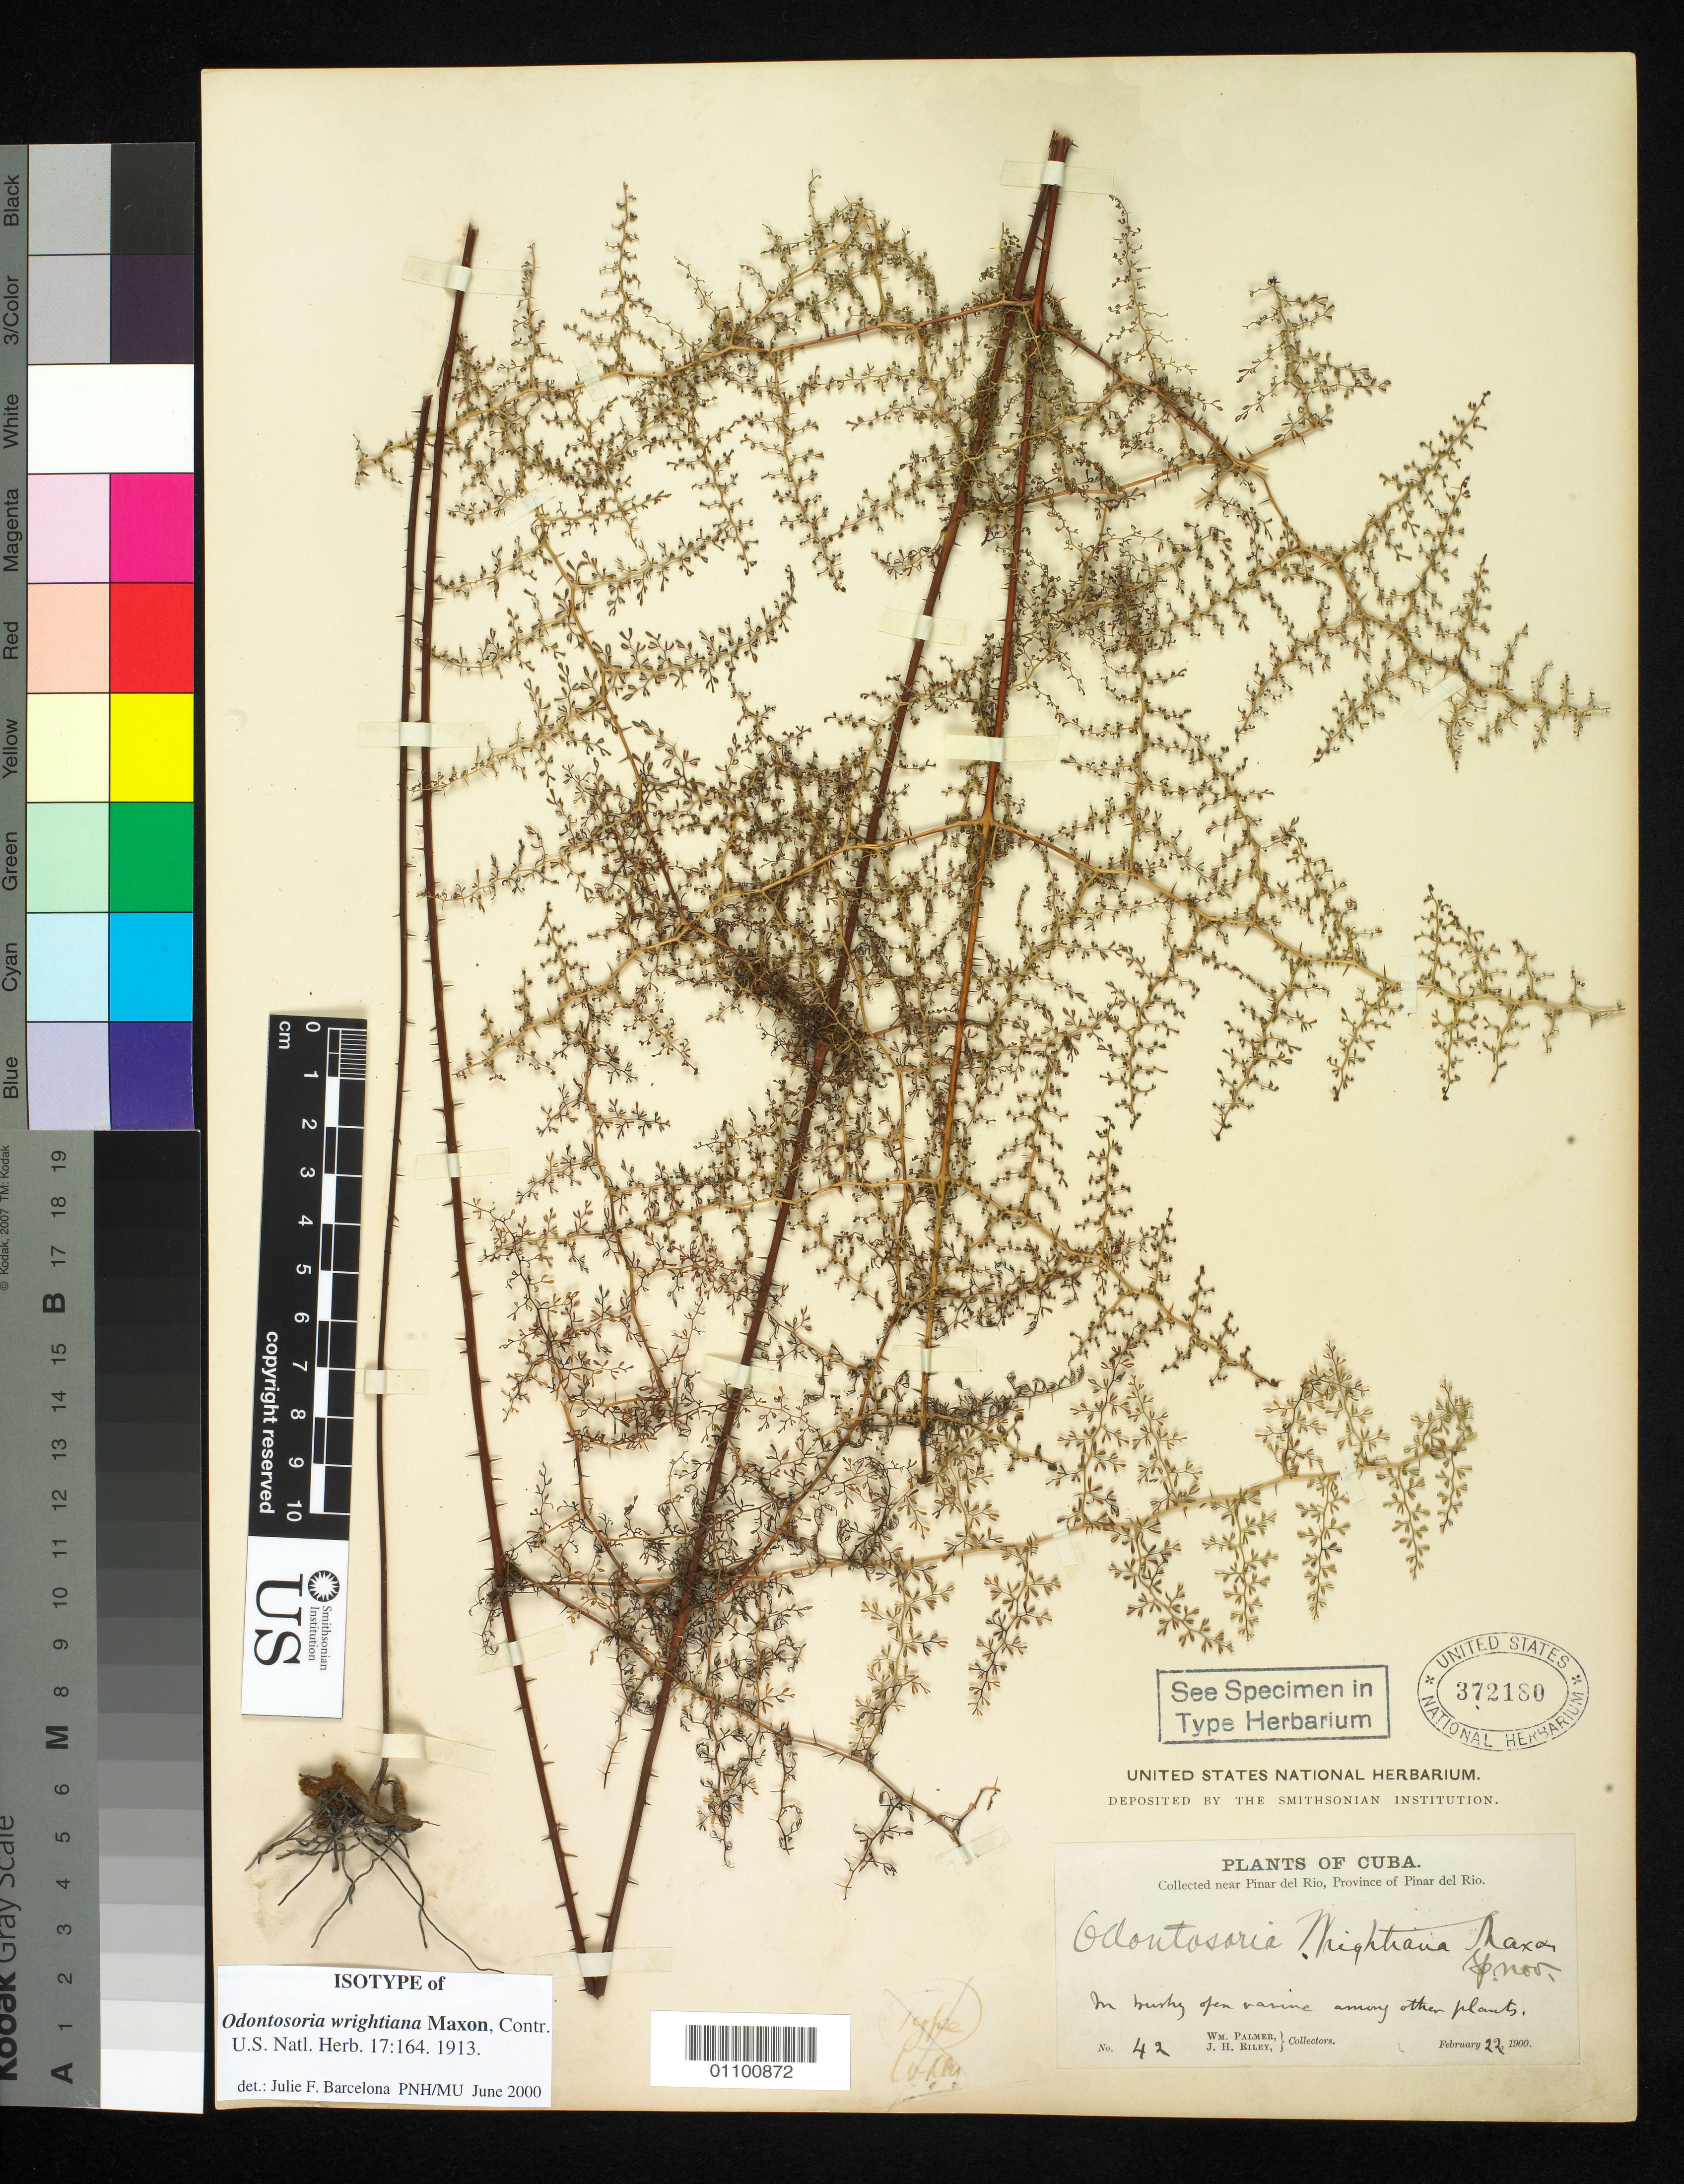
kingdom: Plantae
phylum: Tracheophyta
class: Polypodiopsida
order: Polypodiales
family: Lindsaeaceae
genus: Odontosoria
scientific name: Odontosoria wrightiana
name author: Maxon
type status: Isotype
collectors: W. Palmer & J. H. Riley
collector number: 42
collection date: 1900-02-22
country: Cuba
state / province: Pinar del Río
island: Greater Antilles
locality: Near Pinar del Rio, province of Pinar del Rio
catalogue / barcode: US 372180